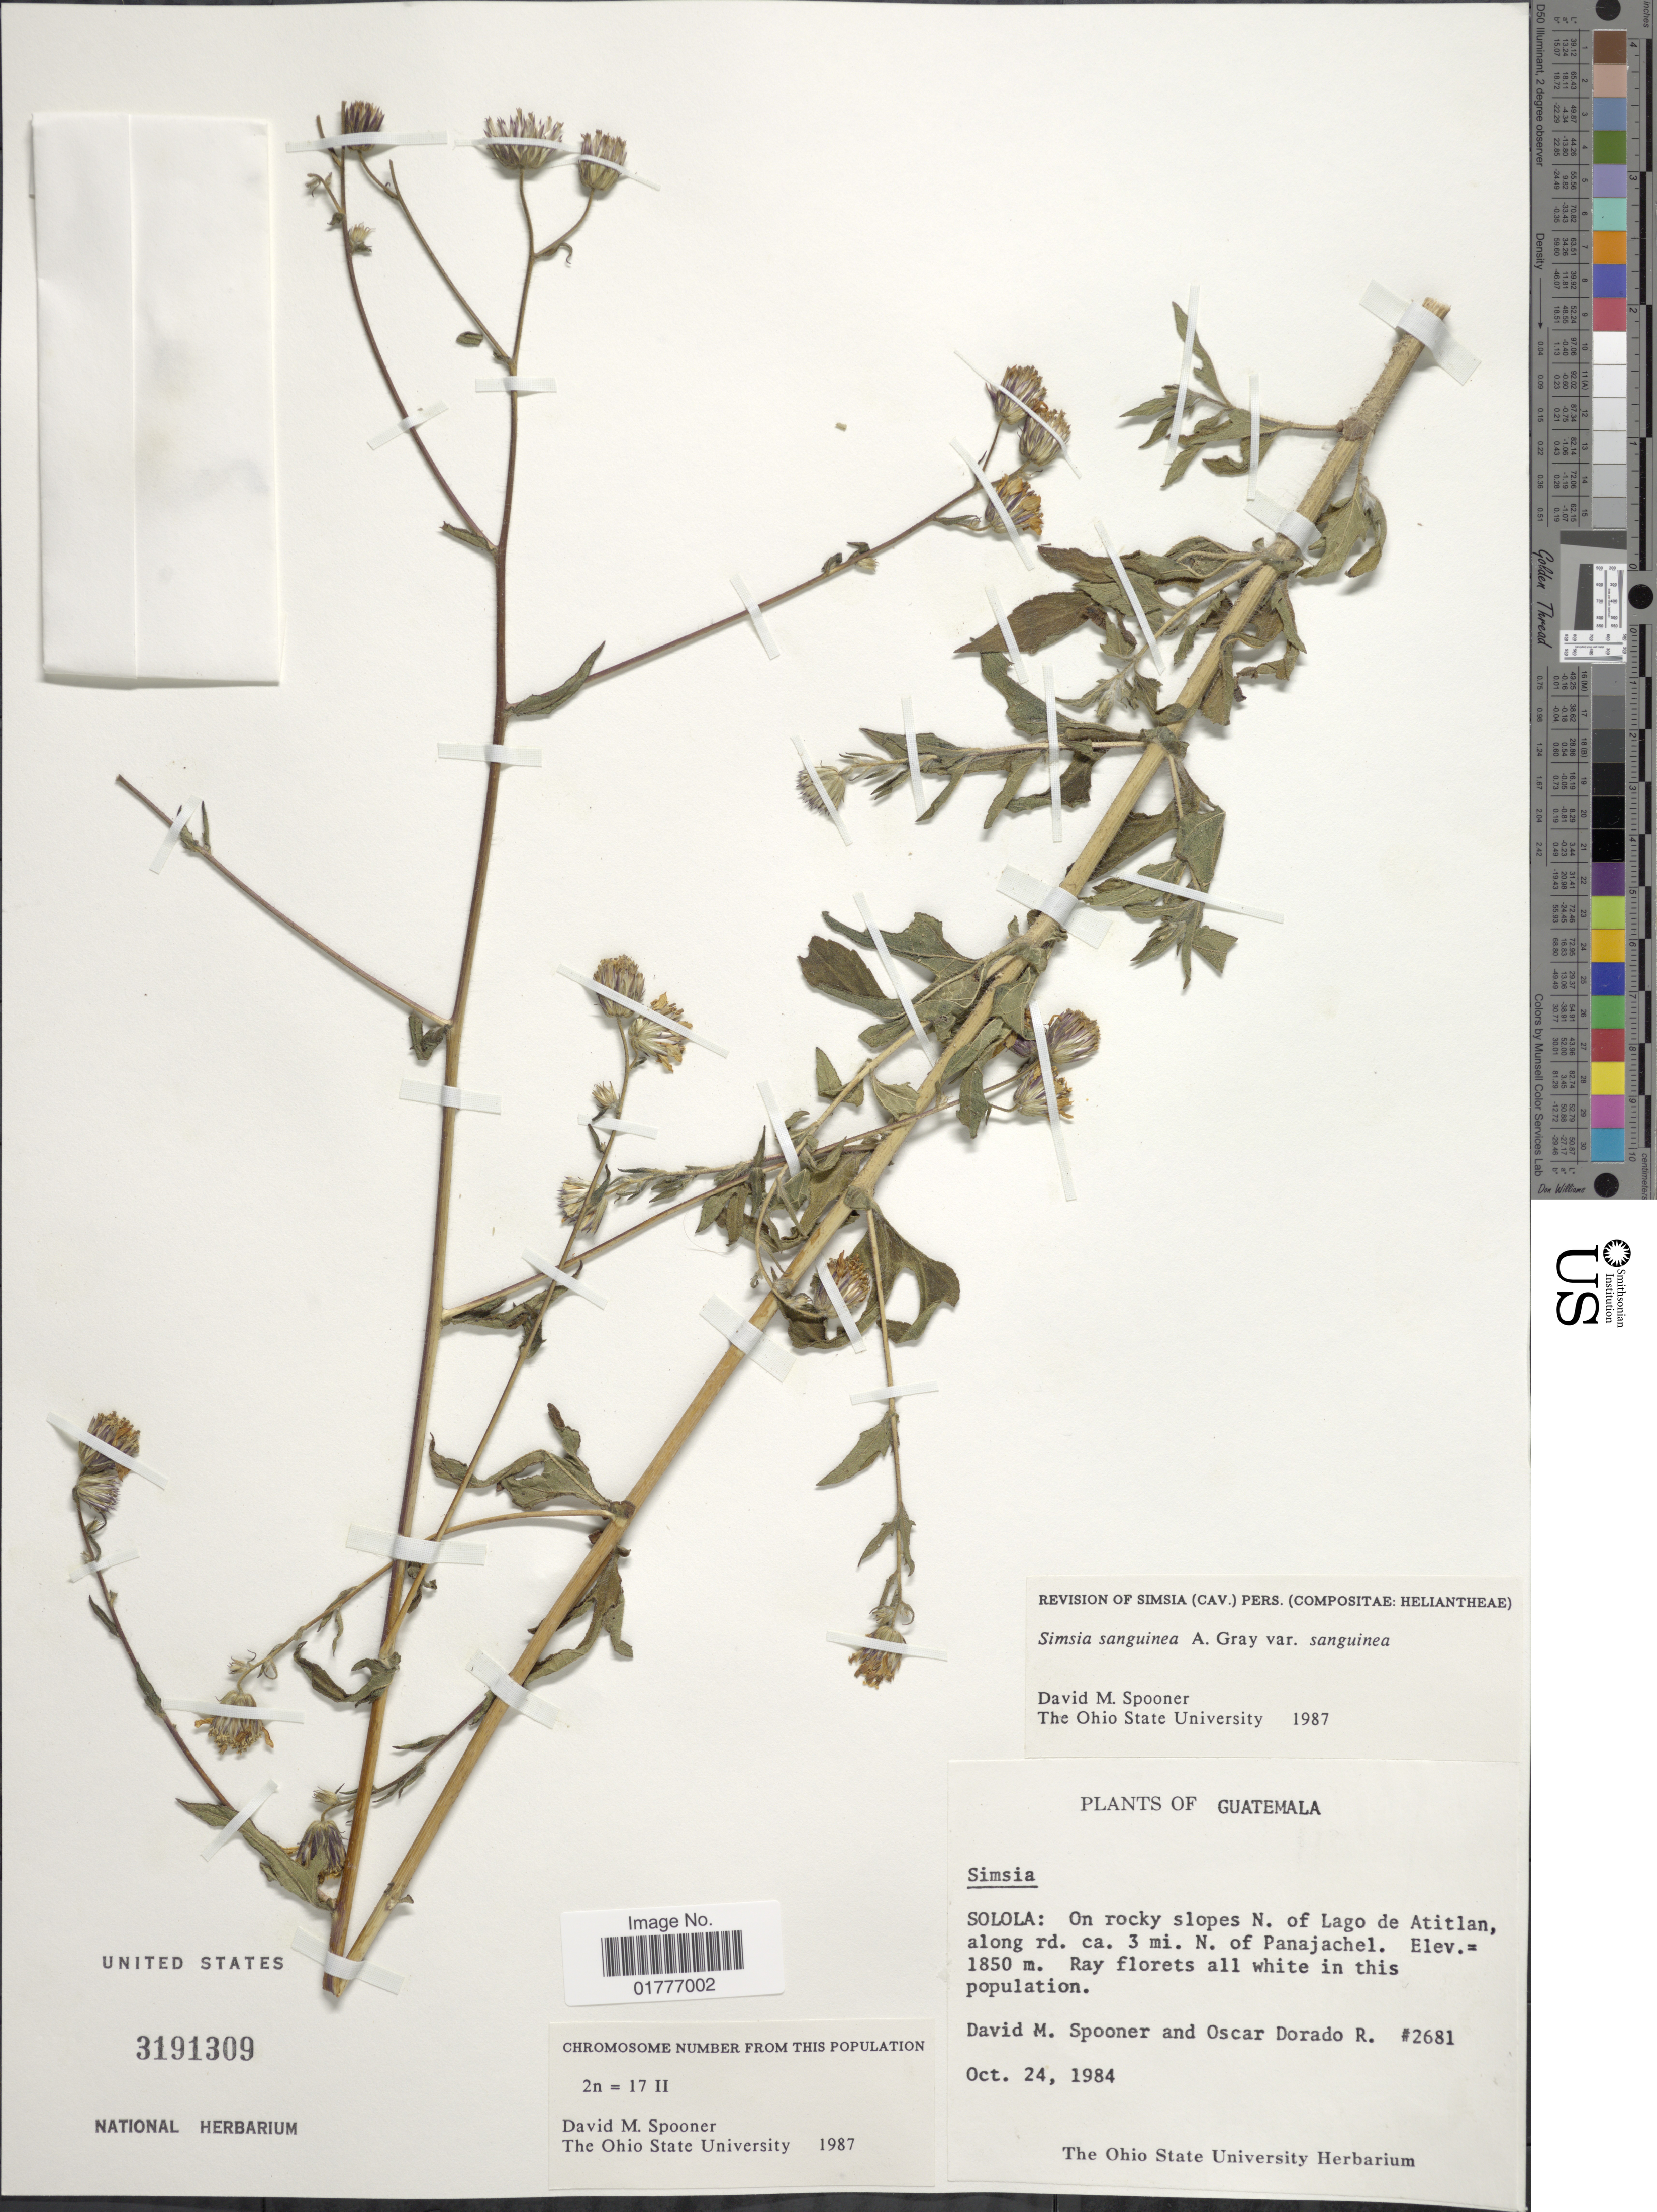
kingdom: Plantae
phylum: Tracheophyta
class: Magnoliopsida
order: Asterales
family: Asteraceae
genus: Simsia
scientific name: Simsia sanguinea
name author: A. Gray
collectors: D. Spooner & O. R. Dorado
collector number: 2681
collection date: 1984-10-24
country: Guatemala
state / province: Sololá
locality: Solola: ON rocky slopes N. of Lago de Atitlan, along rd. 3 mi. N. of Panajachel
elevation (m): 1850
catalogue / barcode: US 3191309